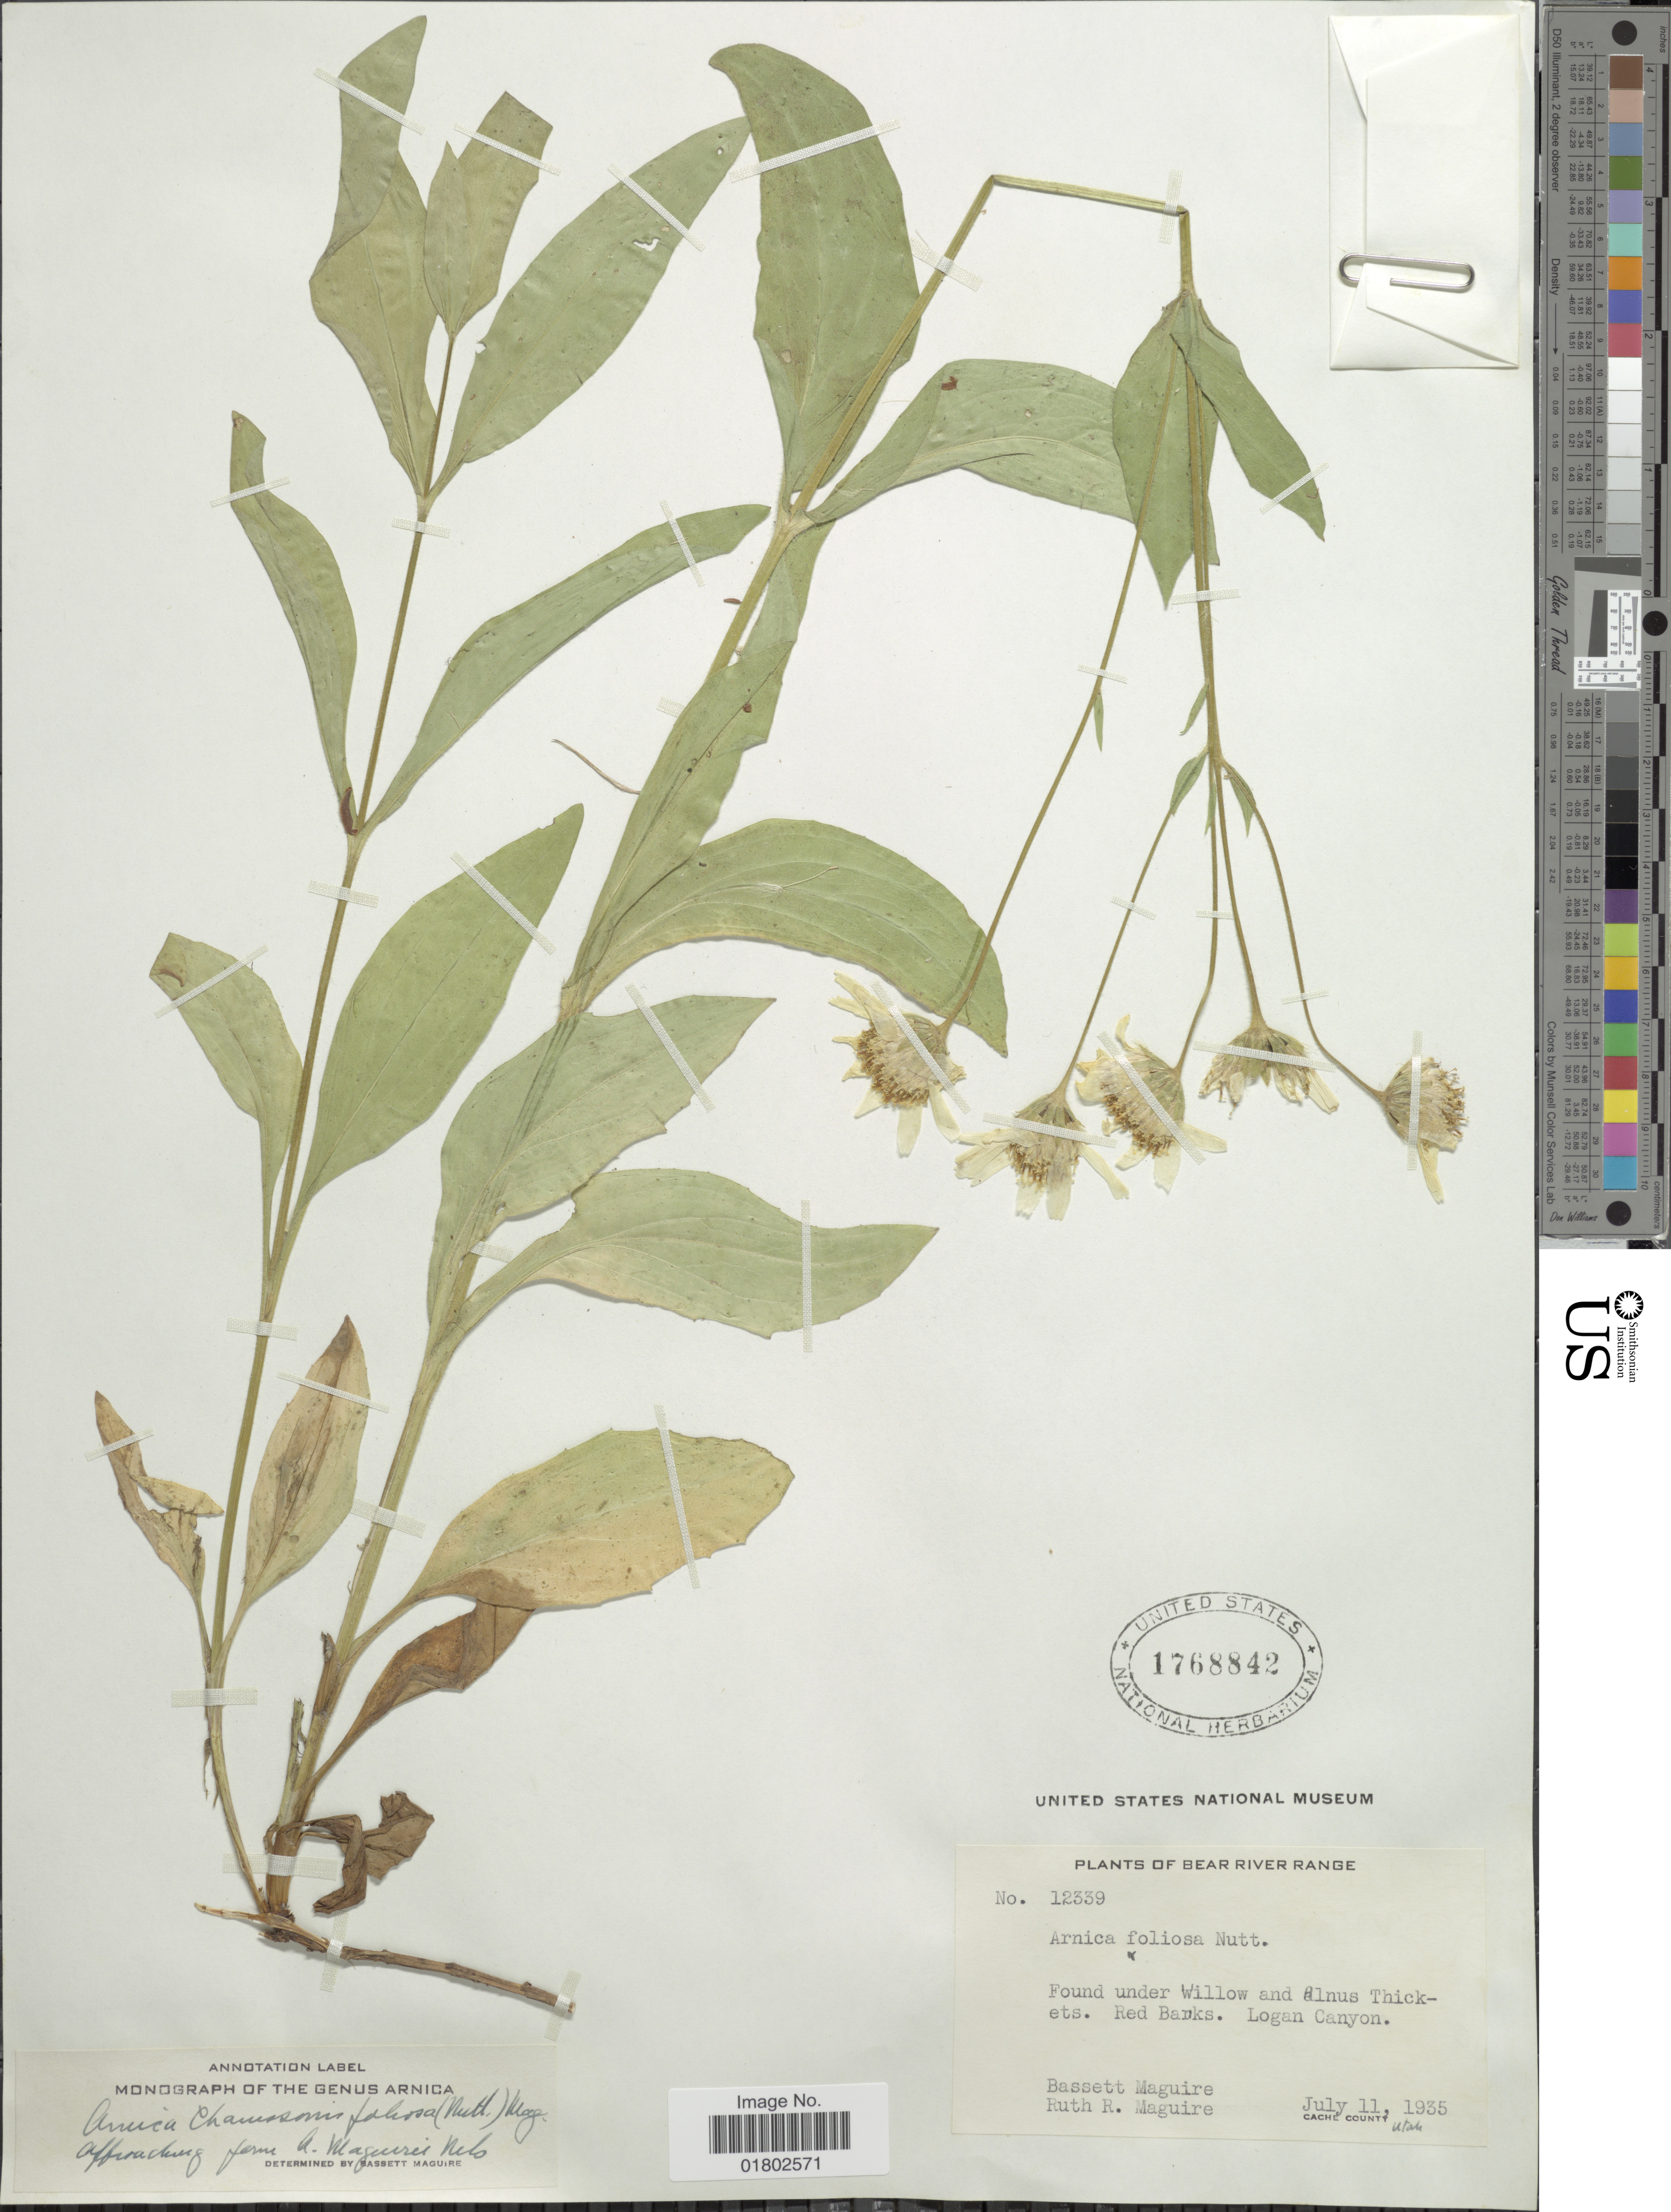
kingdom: Plantae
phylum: Tracheophyta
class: Magnoliopsida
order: Asterales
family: Asteraceae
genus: Arnica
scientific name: Arnica chamissonis subsp. foliosa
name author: (Nutt.) Maguire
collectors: B. Maguire & R. R. Maguire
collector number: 12339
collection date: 1935-07-11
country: United States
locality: Bear River Range, Found under Willow and Alnus Thickets. Logan Canyon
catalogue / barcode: US 1768842